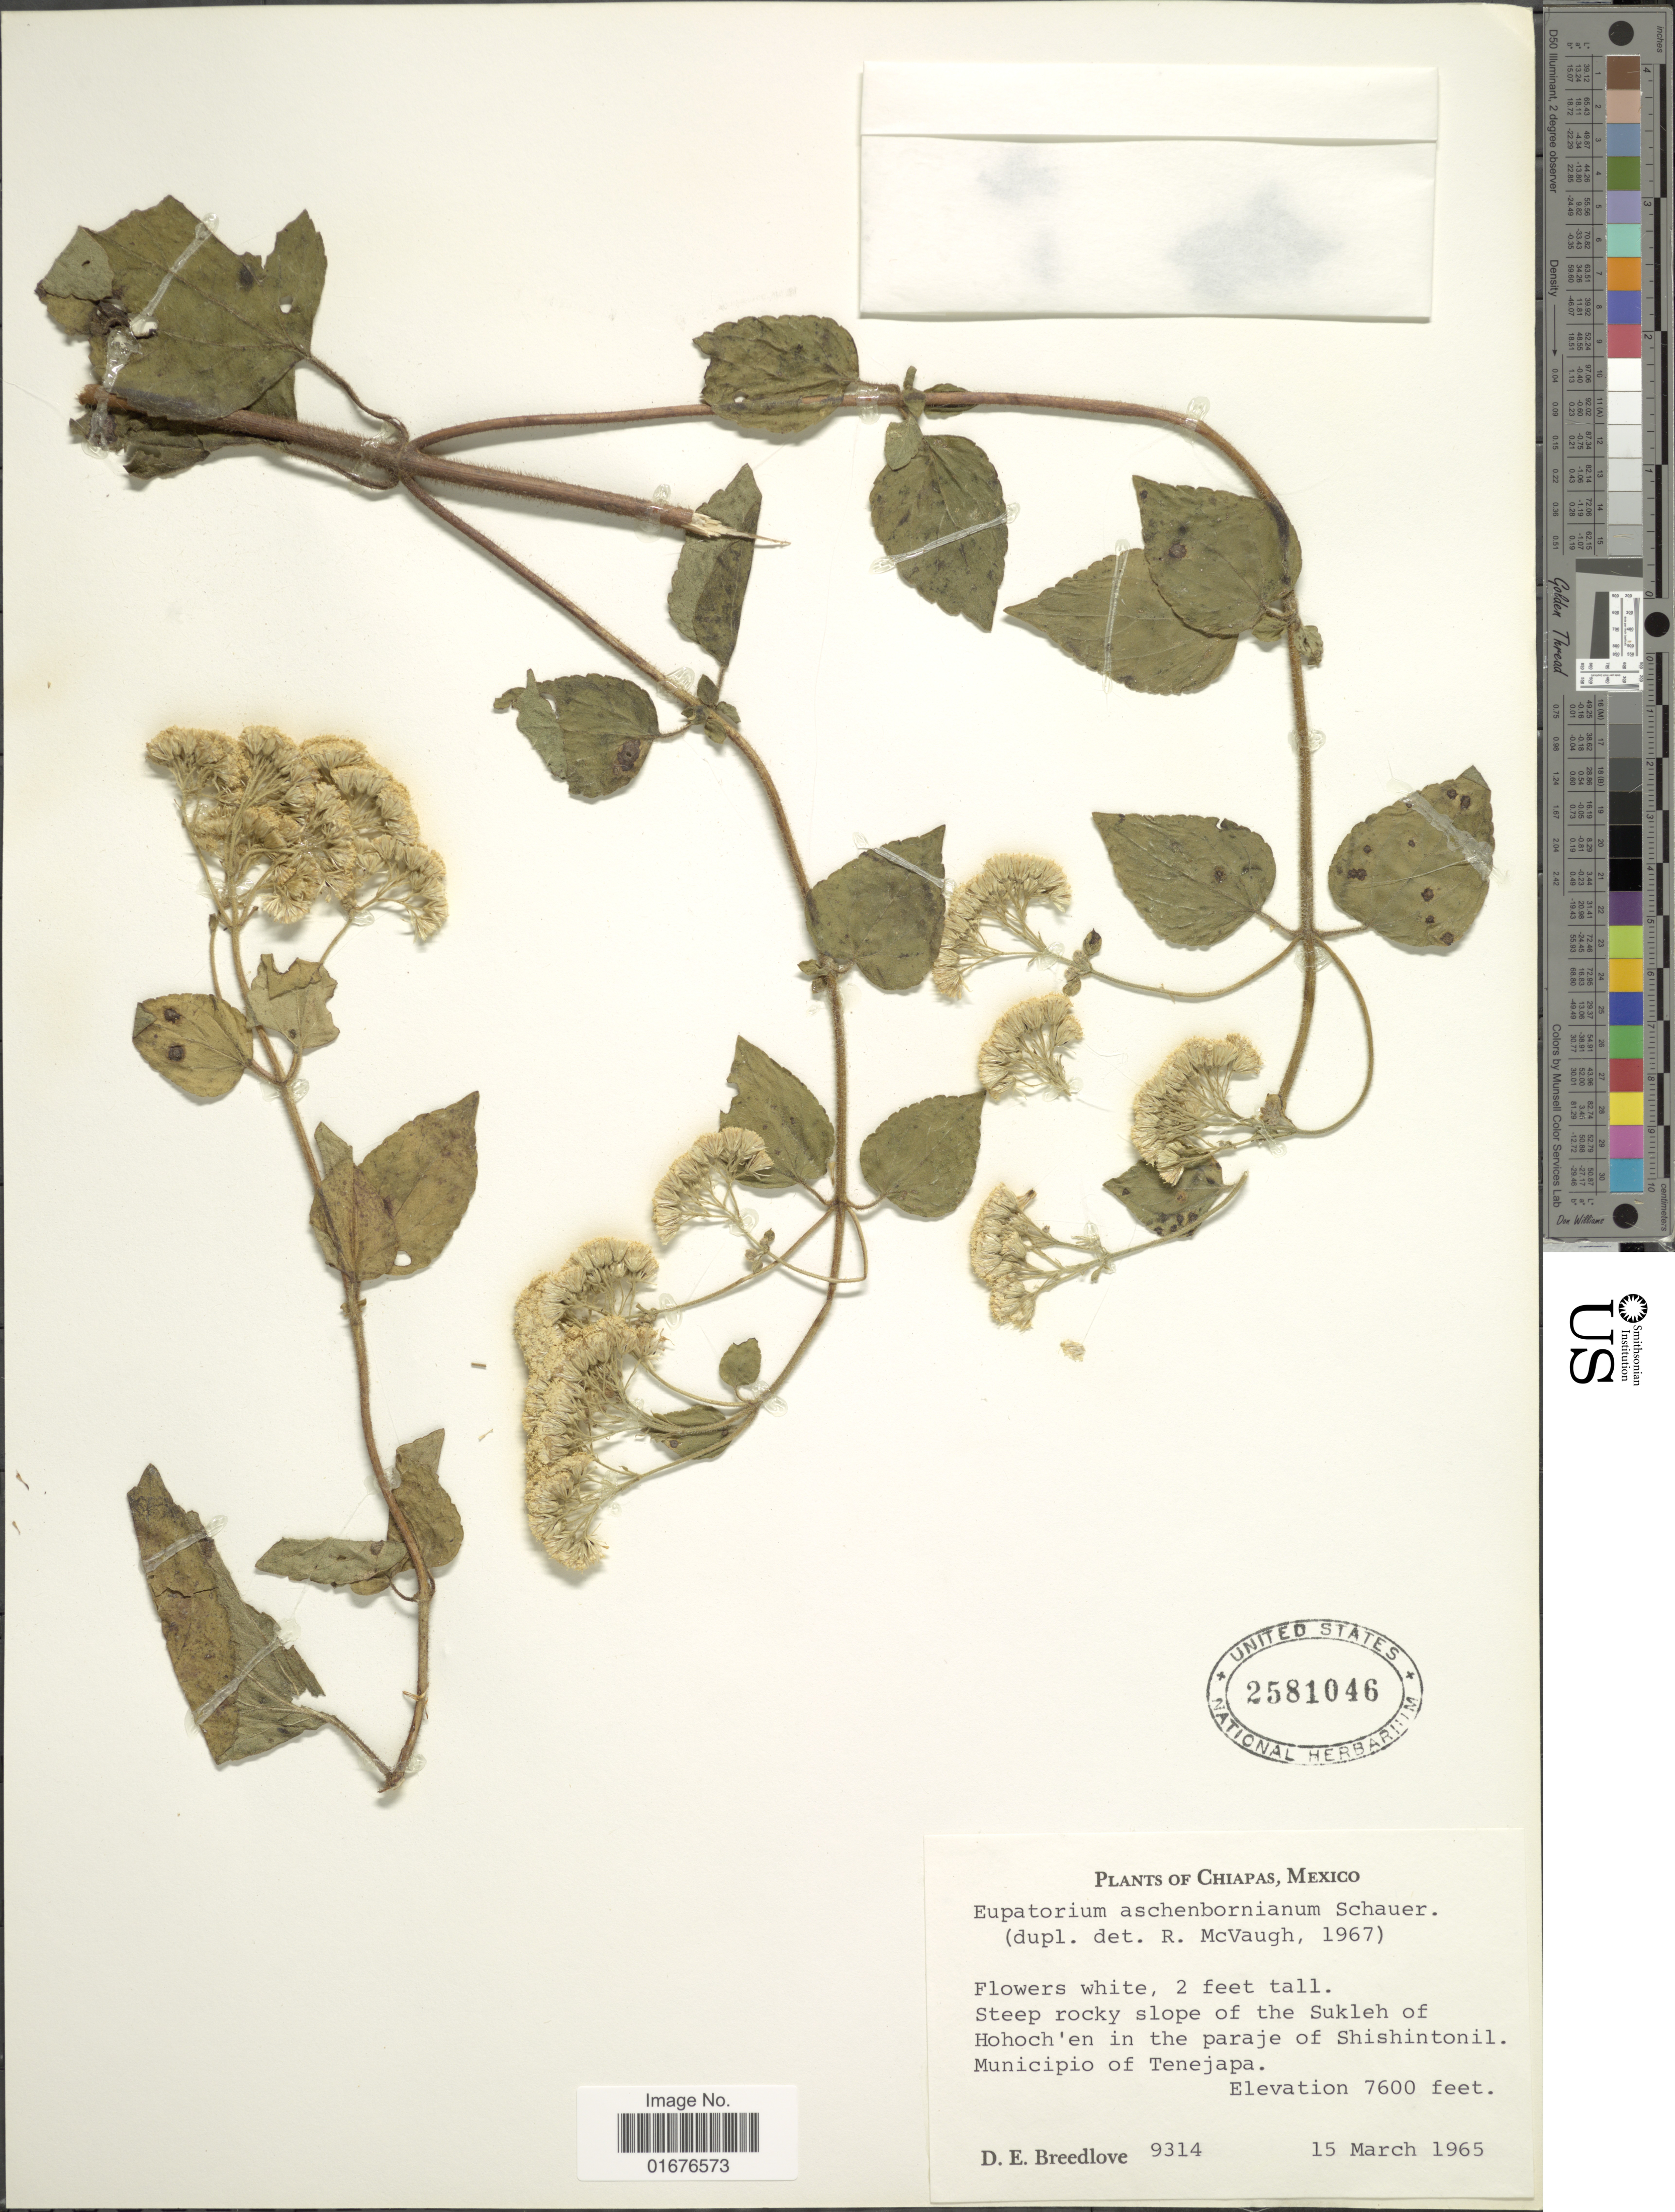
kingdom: Plantae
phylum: Tracheophyta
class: Magnoliopsida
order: Asterales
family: Asteraceae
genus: Ageratina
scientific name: Ageratina pichinchensis var. bustamenta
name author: (DC.) R.M. King & H. Rob.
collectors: D. E. Breedlove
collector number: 9314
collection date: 1965-03-15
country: Mexico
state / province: Chiapas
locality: Steep rocky slope of the Sukleh of Hohoch'en in the paraje of Shishintonil, Municipio of Tenejapa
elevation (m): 2316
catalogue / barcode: US 2581046